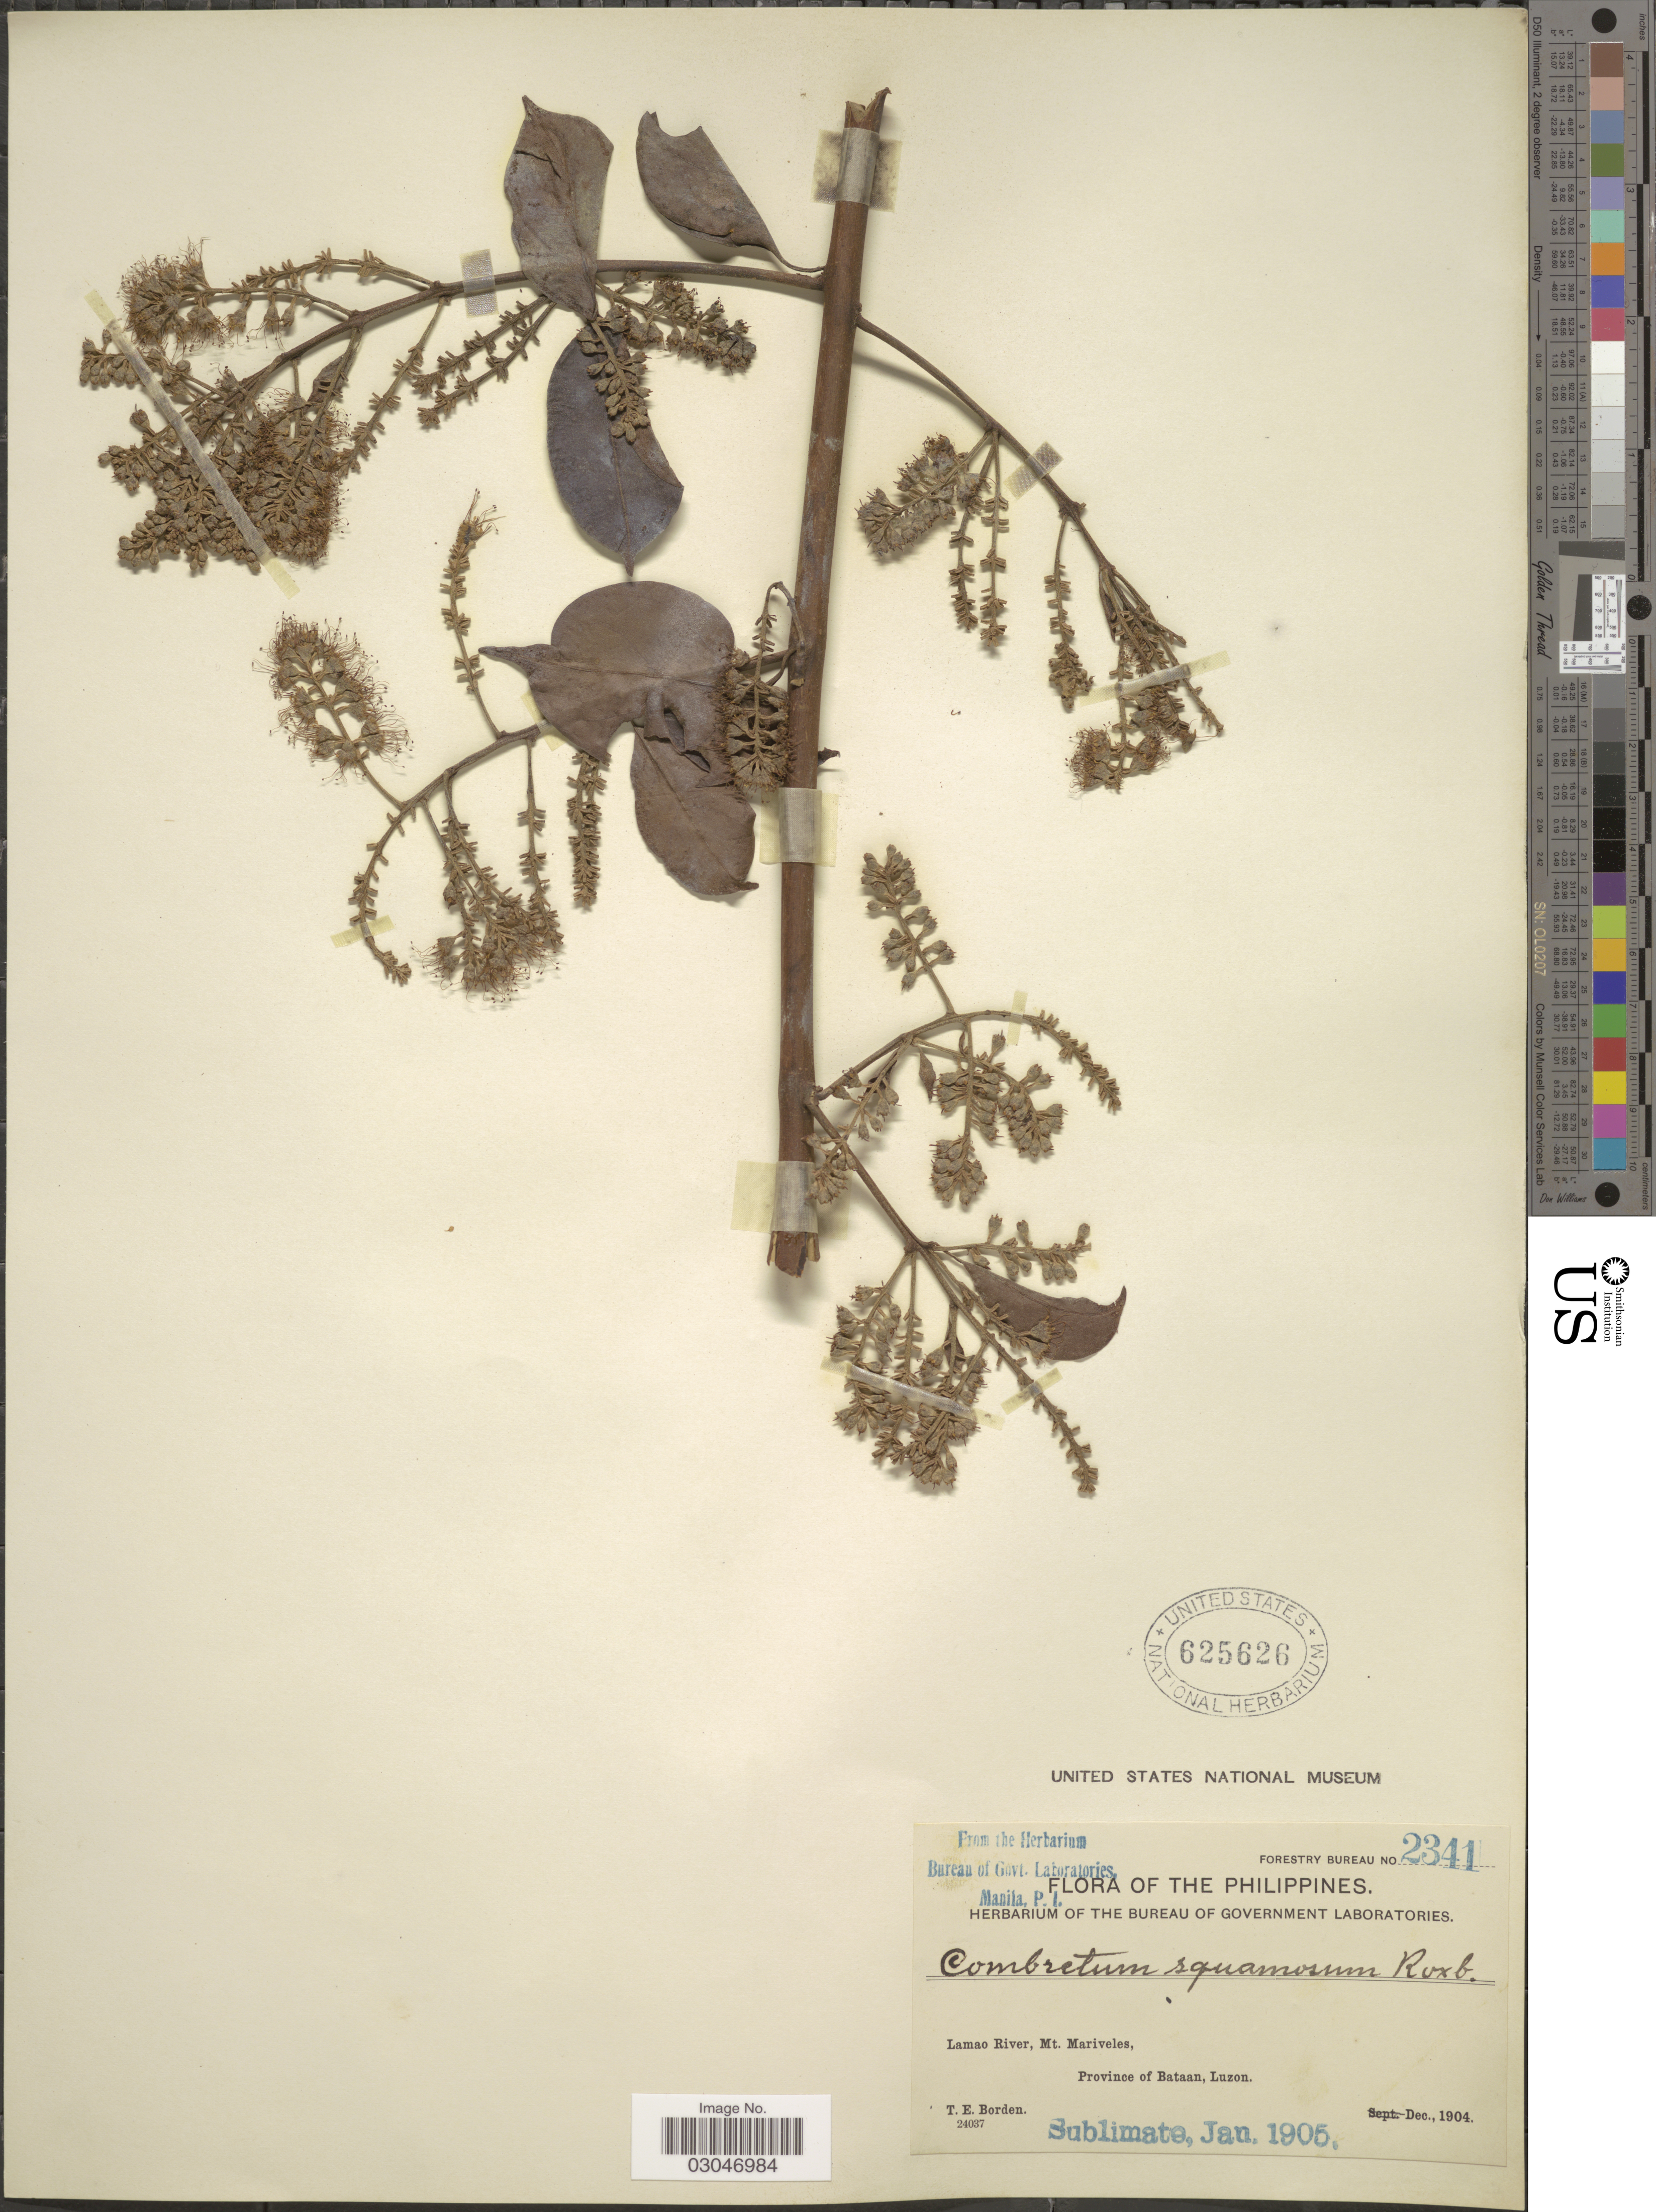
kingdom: Plantae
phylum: Tracheophyta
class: Magnoliopsida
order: Myrtales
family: Combretaceae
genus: Combretum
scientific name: Combretum squamosum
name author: Roxb.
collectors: T. E. Borden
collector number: Forestry Bureau 2341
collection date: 1904-12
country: Philippines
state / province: Cagayan Valley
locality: Lamao River, Mt. Mariveles, Province of Bataan, Luzon.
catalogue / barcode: US 625626